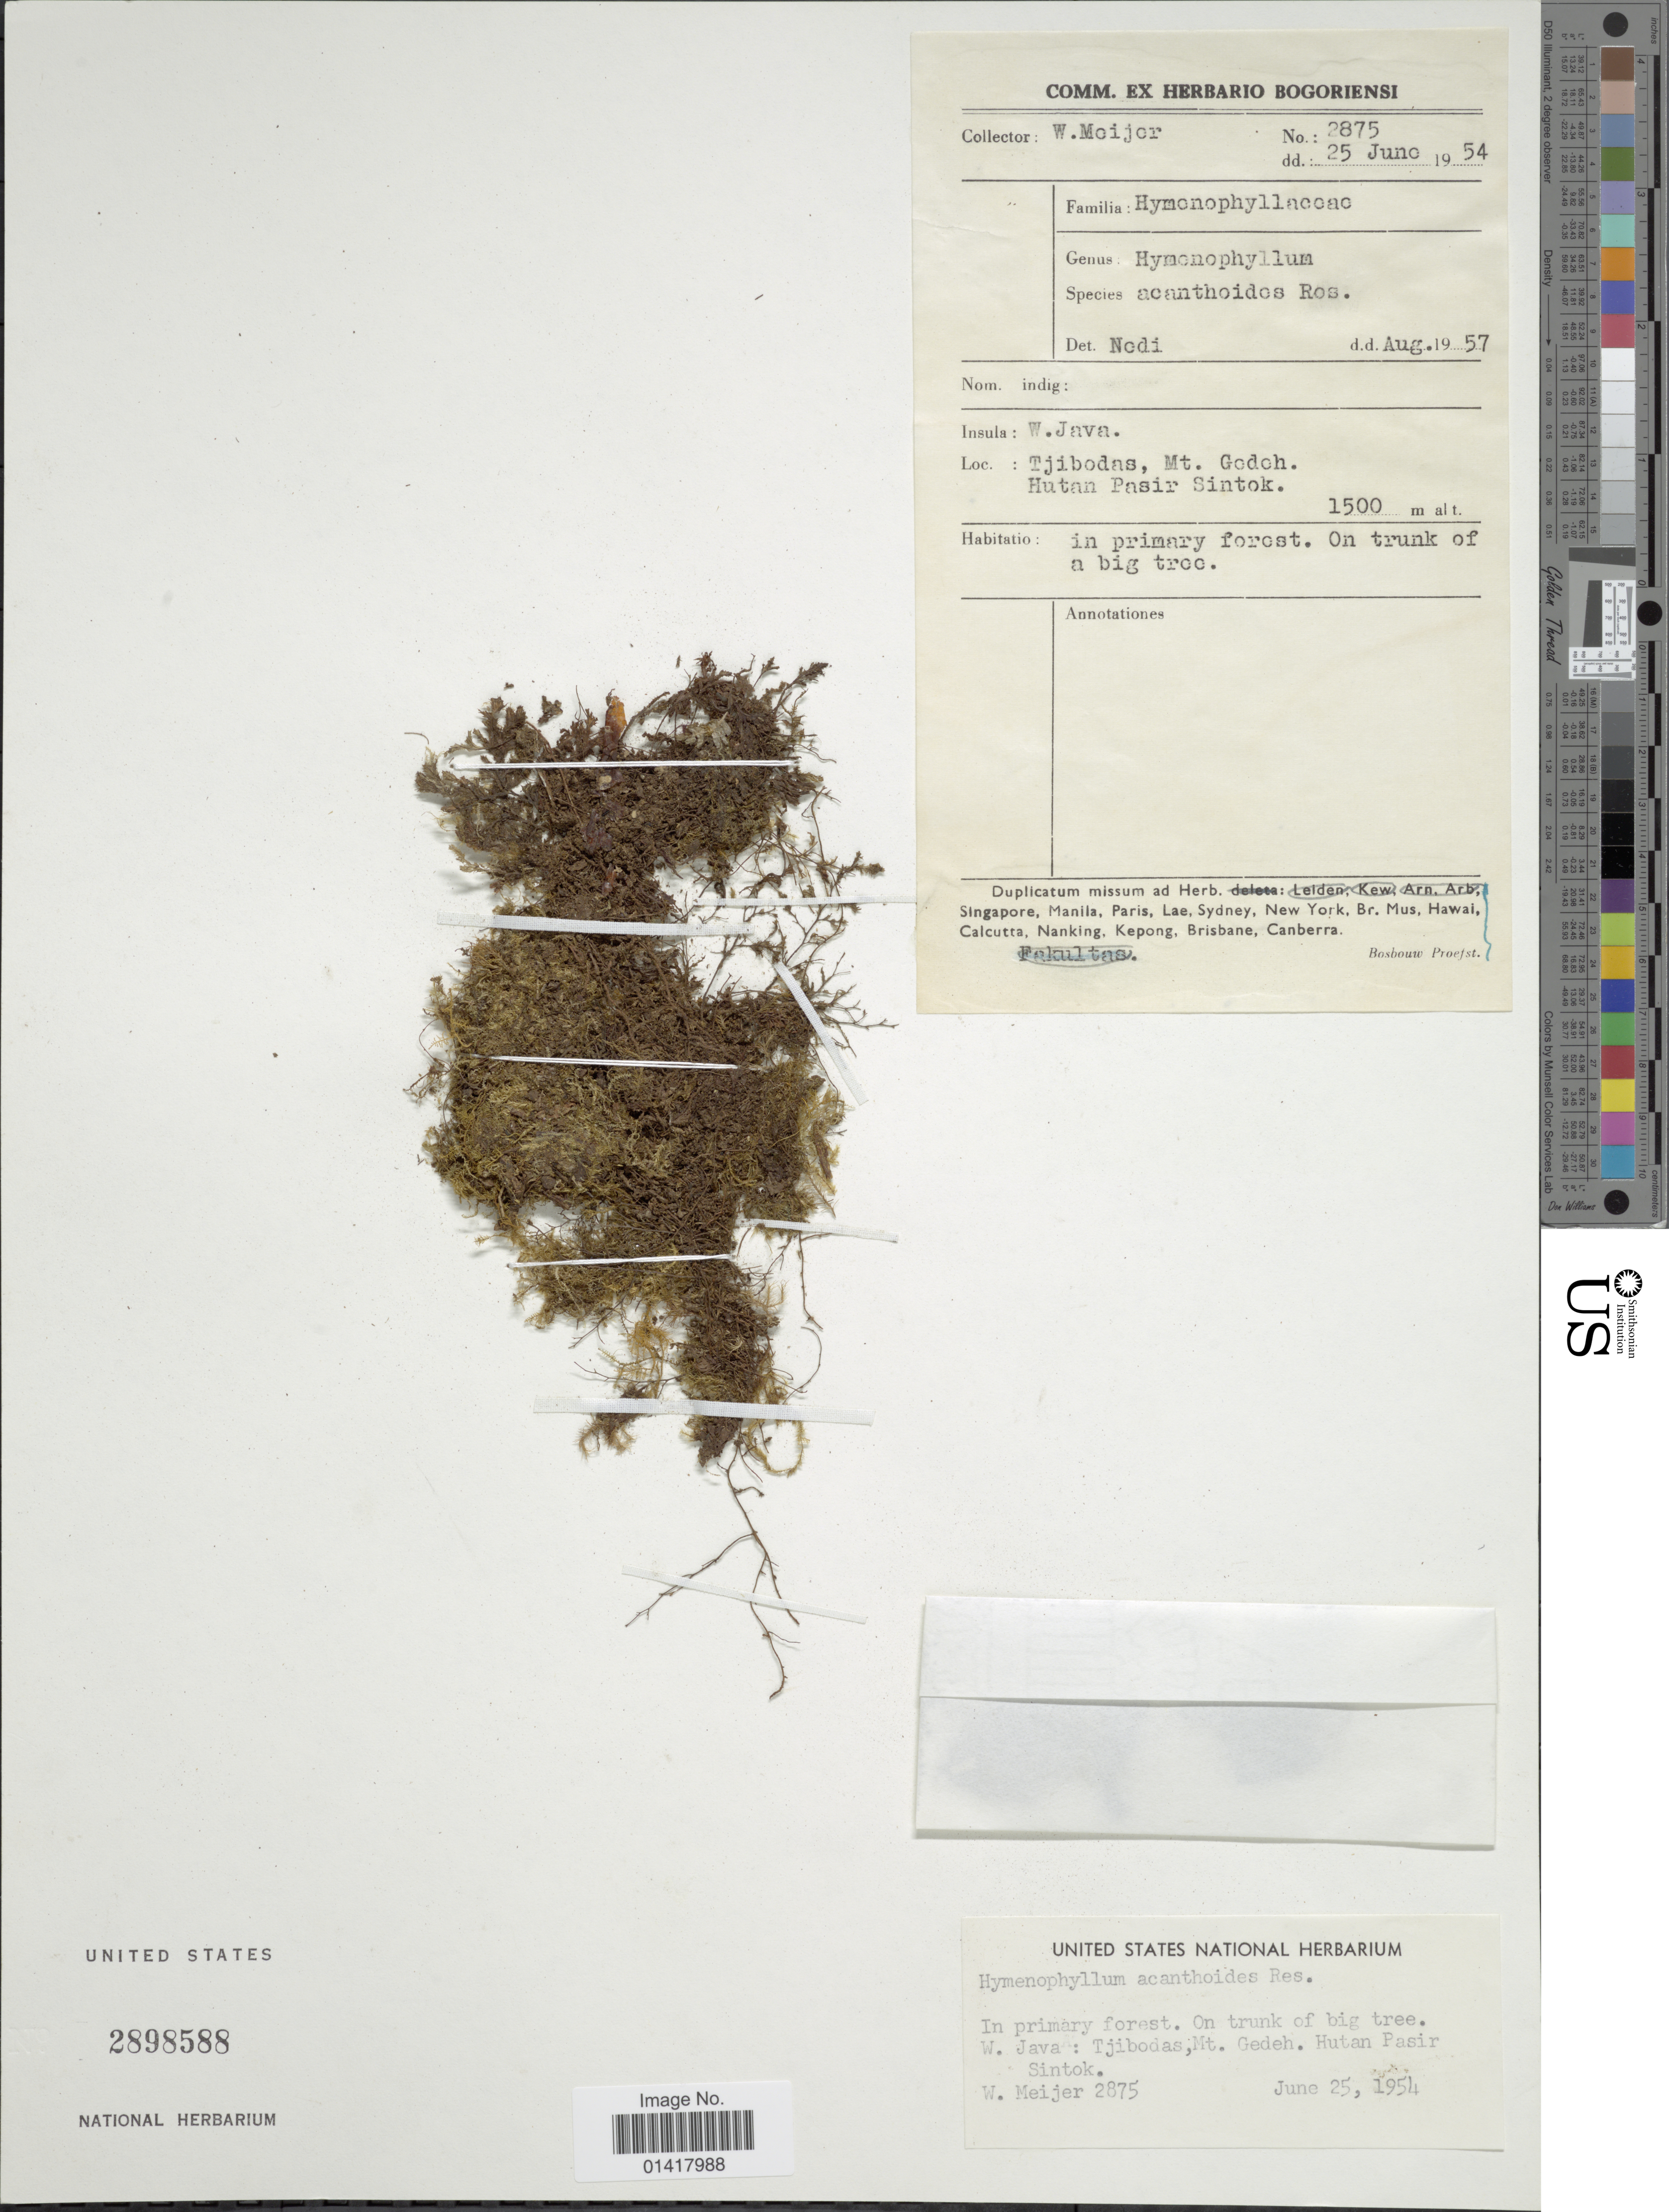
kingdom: Plantae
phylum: Tracheophyta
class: Polypodiopsida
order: Hymenophyllales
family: Hymenophyllaceae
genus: Hymenophyllum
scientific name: Hymenophyllum acanthoides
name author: (Bosch) Rosenst.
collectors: W. Meijer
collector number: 2875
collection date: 1954-06-25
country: Indonesia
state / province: Java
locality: W. Java: Tjibodas, Mt. Gedeh. Hutan pasir Sintok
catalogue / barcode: US 2898588